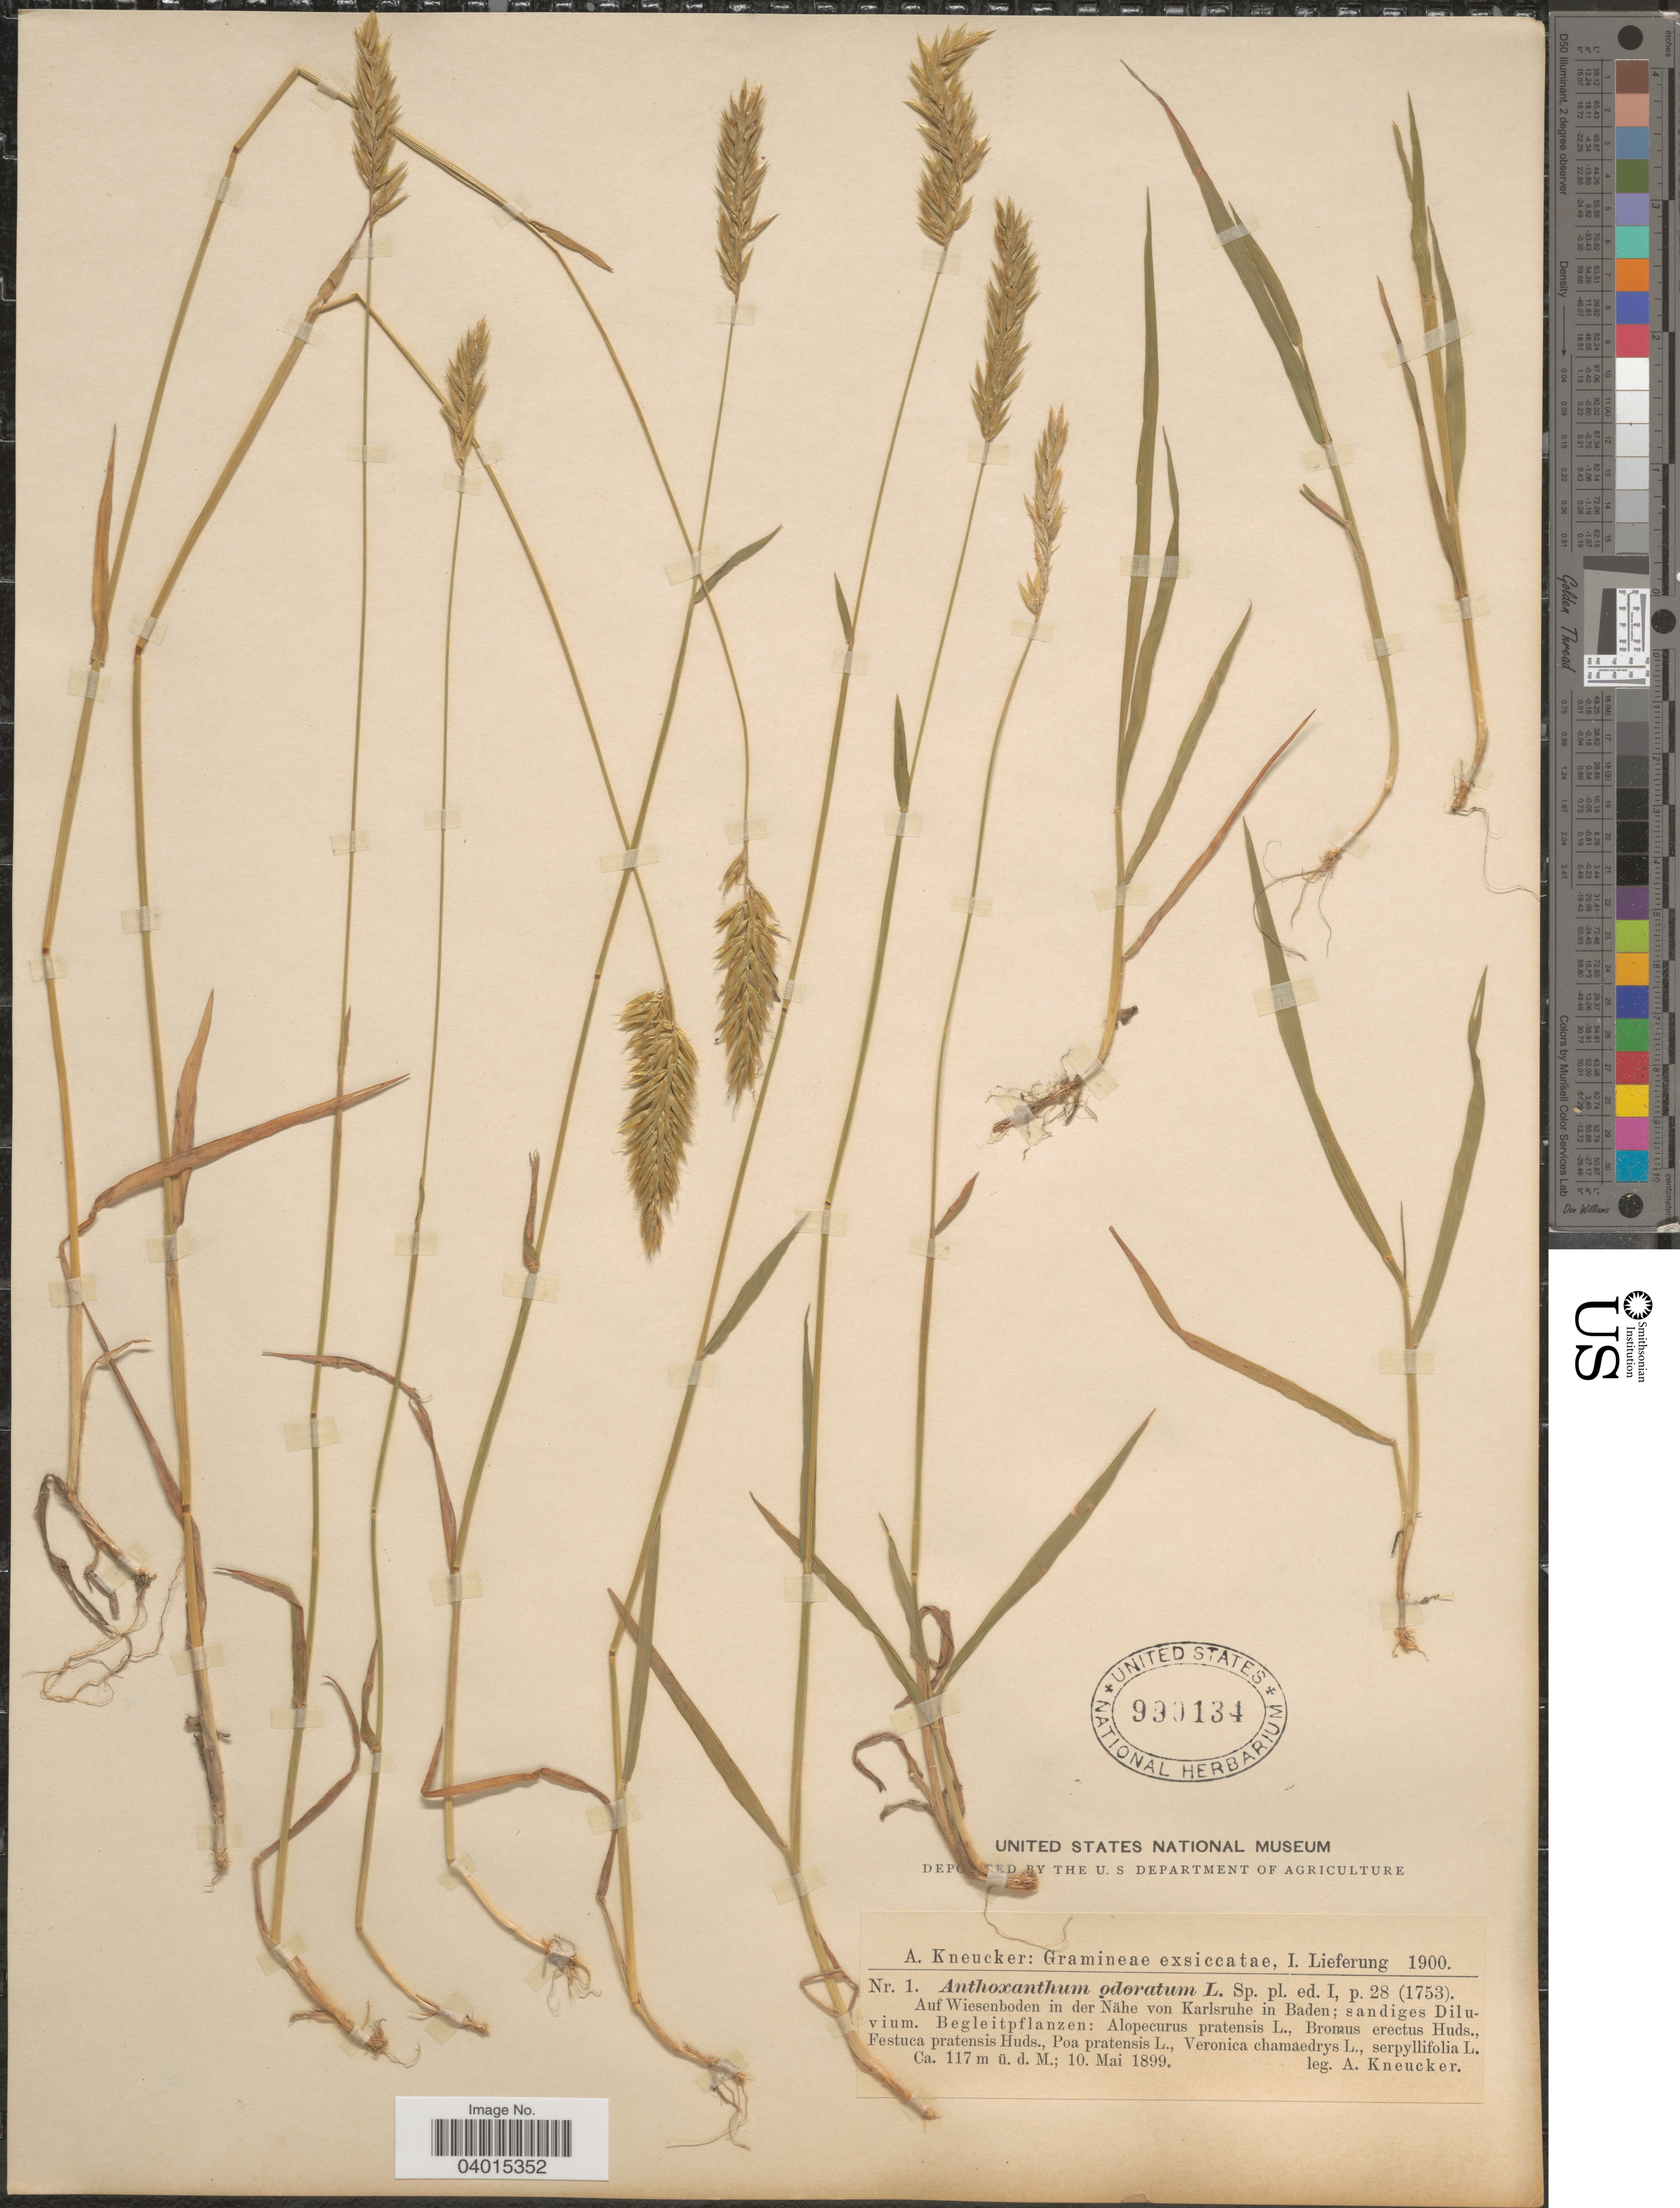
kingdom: Plantae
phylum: Tracheophyta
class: Liliopsida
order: Poales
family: Poaceae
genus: Anthoxanthum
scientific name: Anthoxanthum odoratum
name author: L.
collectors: A. Kneucker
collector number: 1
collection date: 1899-05-10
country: Germany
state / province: Baden-Württemberg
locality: Auf Wiesenboden in der Nähe von Karlsruhe in Baden; sandiges Diluvium.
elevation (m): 117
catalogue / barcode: US 990134